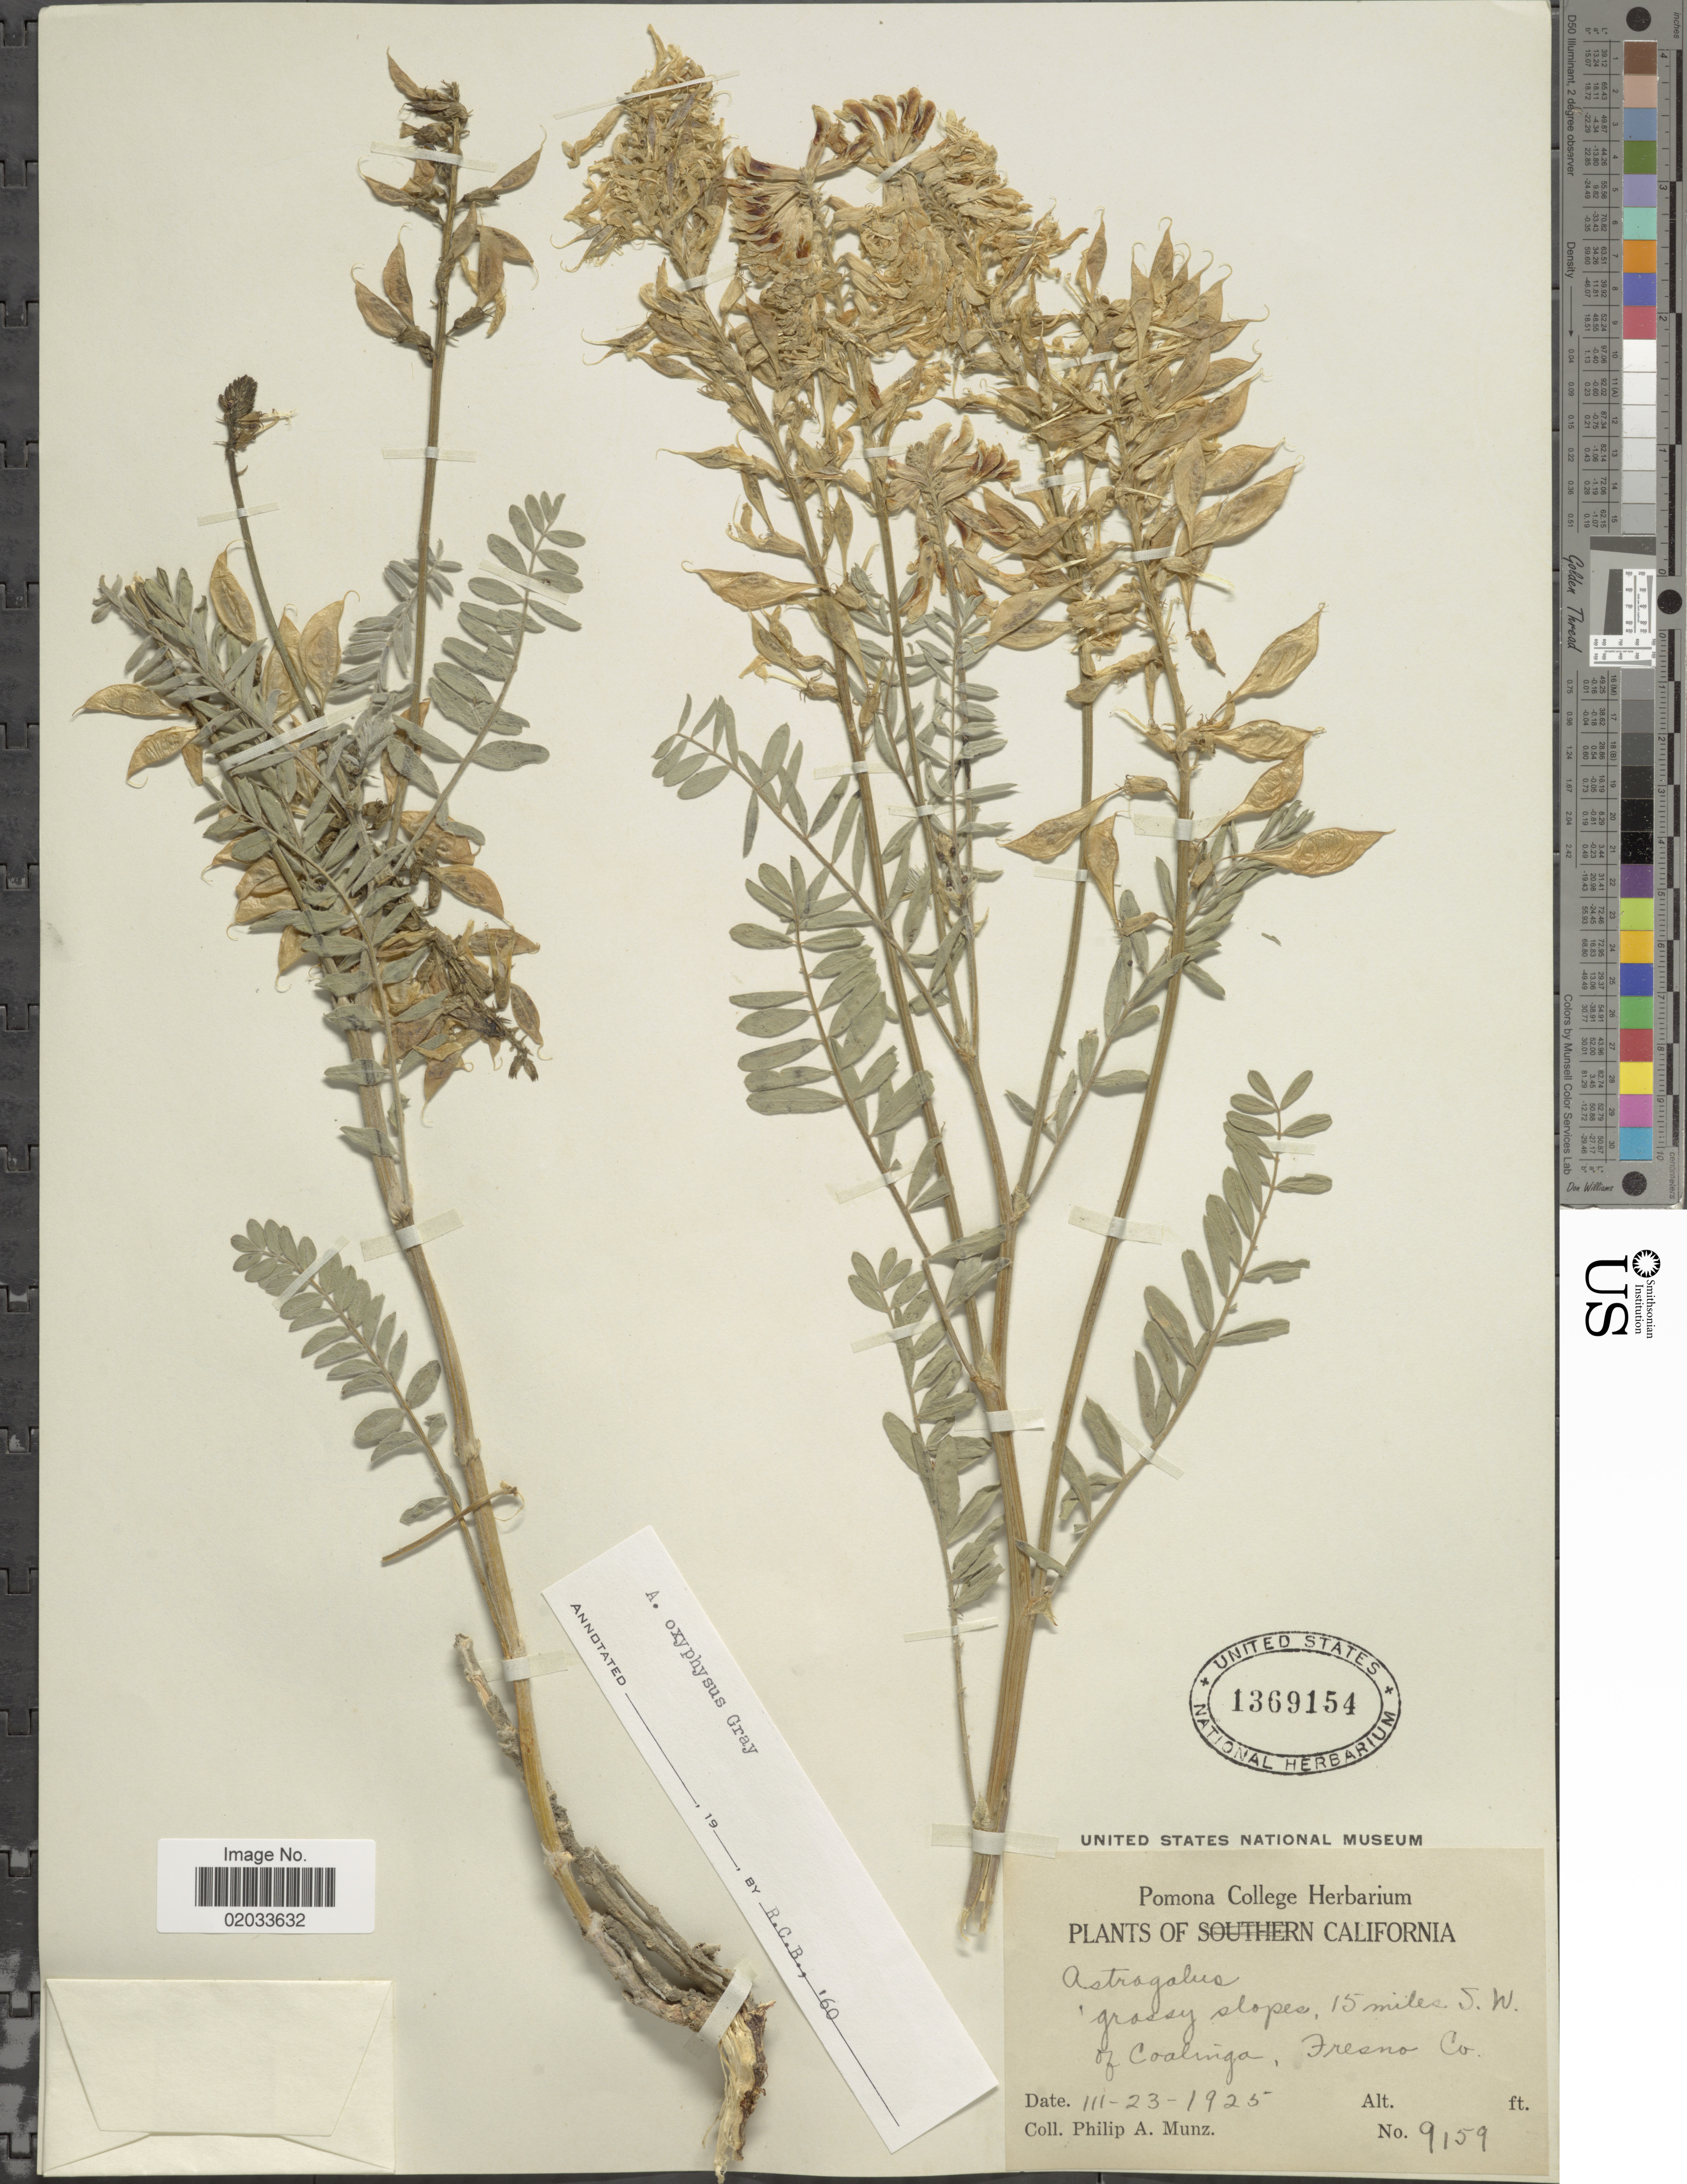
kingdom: Plantae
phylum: Tracheophyta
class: Magnoliopsida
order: Fabales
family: Fabaceae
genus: Astragalus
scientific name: Astragalus oxyphysus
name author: A. Gray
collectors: P. A. Munz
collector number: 9159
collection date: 1925-03-23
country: United States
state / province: California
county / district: Fresno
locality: Grasy slopes, 15 miles S.W. of Caatinga, Fresno Co.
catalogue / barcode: US 1369154